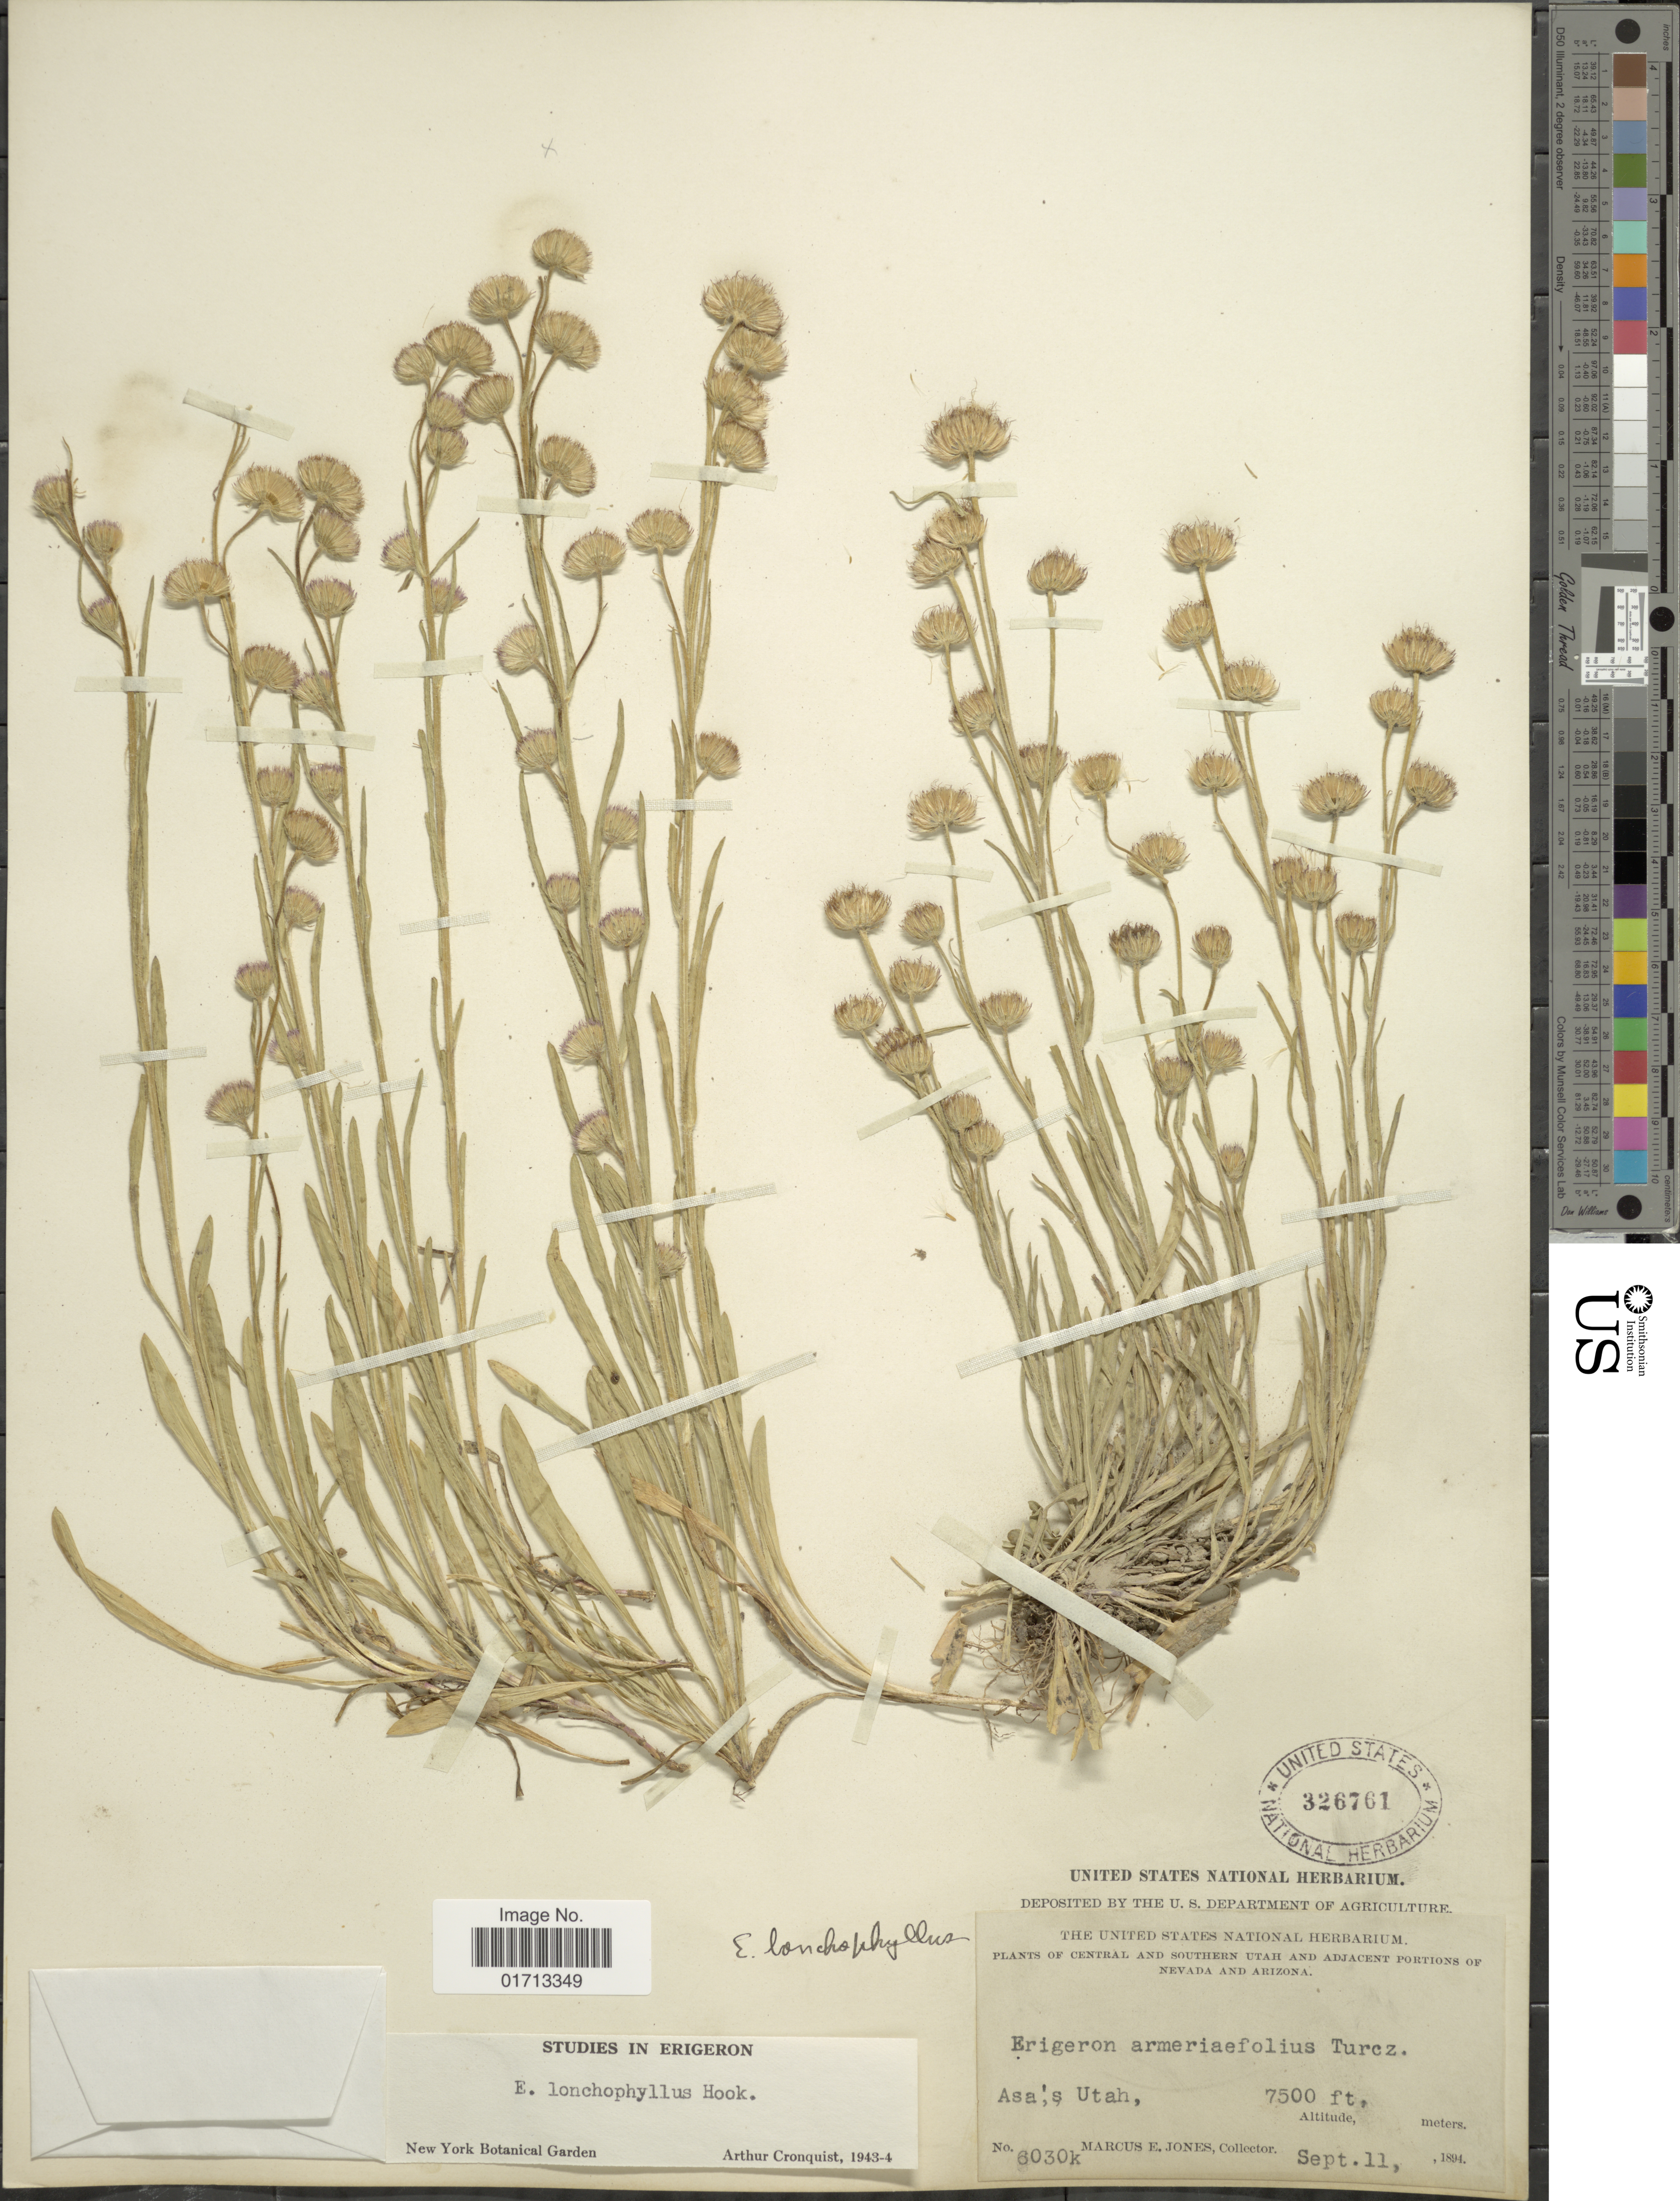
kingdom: Plantae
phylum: Tracheophyta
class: Magnoliopsida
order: Asterales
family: Asteraceae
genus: Erigeron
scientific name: Erigeron lonchophyllus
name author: Hook.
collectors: M. E. Jones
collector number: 6030k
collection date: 1894-09-11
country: United States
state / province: Utah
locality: Central and Southern Utah. Asa's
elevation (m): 2286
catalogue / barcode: US 326761